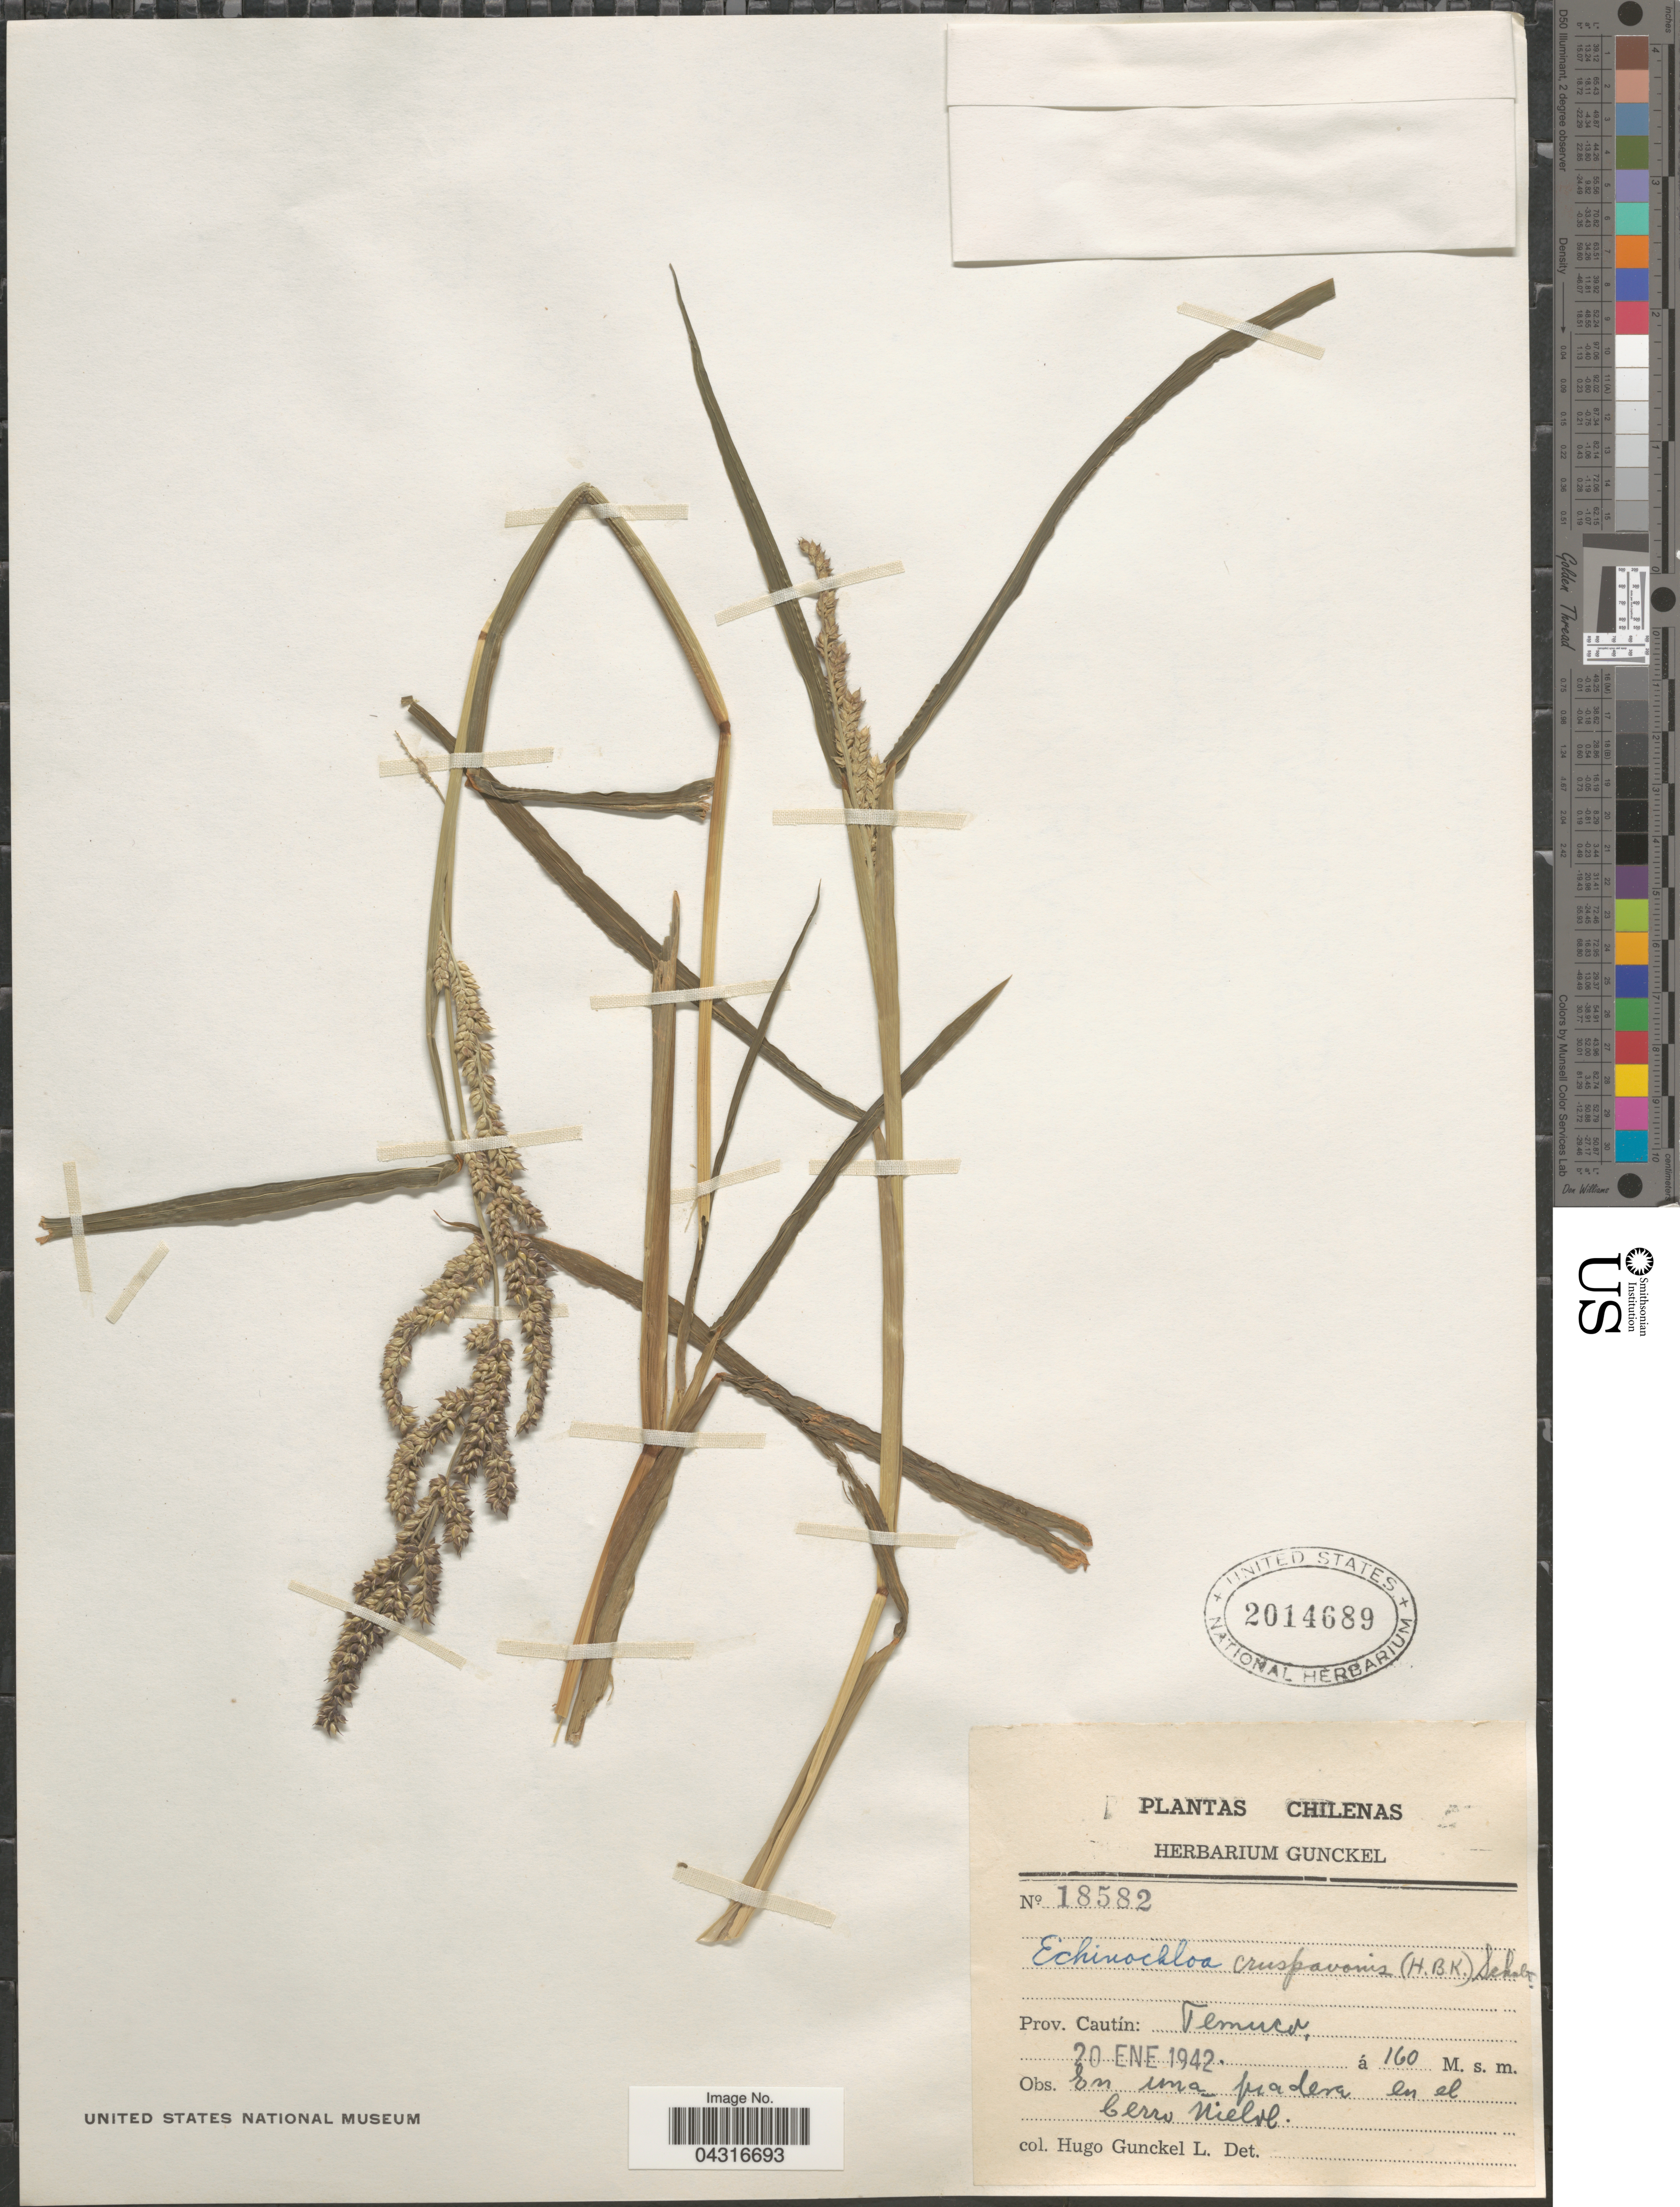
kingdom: Plantae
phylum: Tracheophyta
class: Liliopsida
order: Poales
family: Poaceae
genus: Echinochloa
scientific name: Echinochloa crus-pavonis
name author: (Kunth) Schult.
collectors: H. Gunckel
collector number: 18582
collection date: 1942-01-20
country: Chile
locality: Prov. Cautín: Temuco. En una pradera en el Cerro Ñielol.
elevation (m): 160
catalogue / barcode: US 2014689